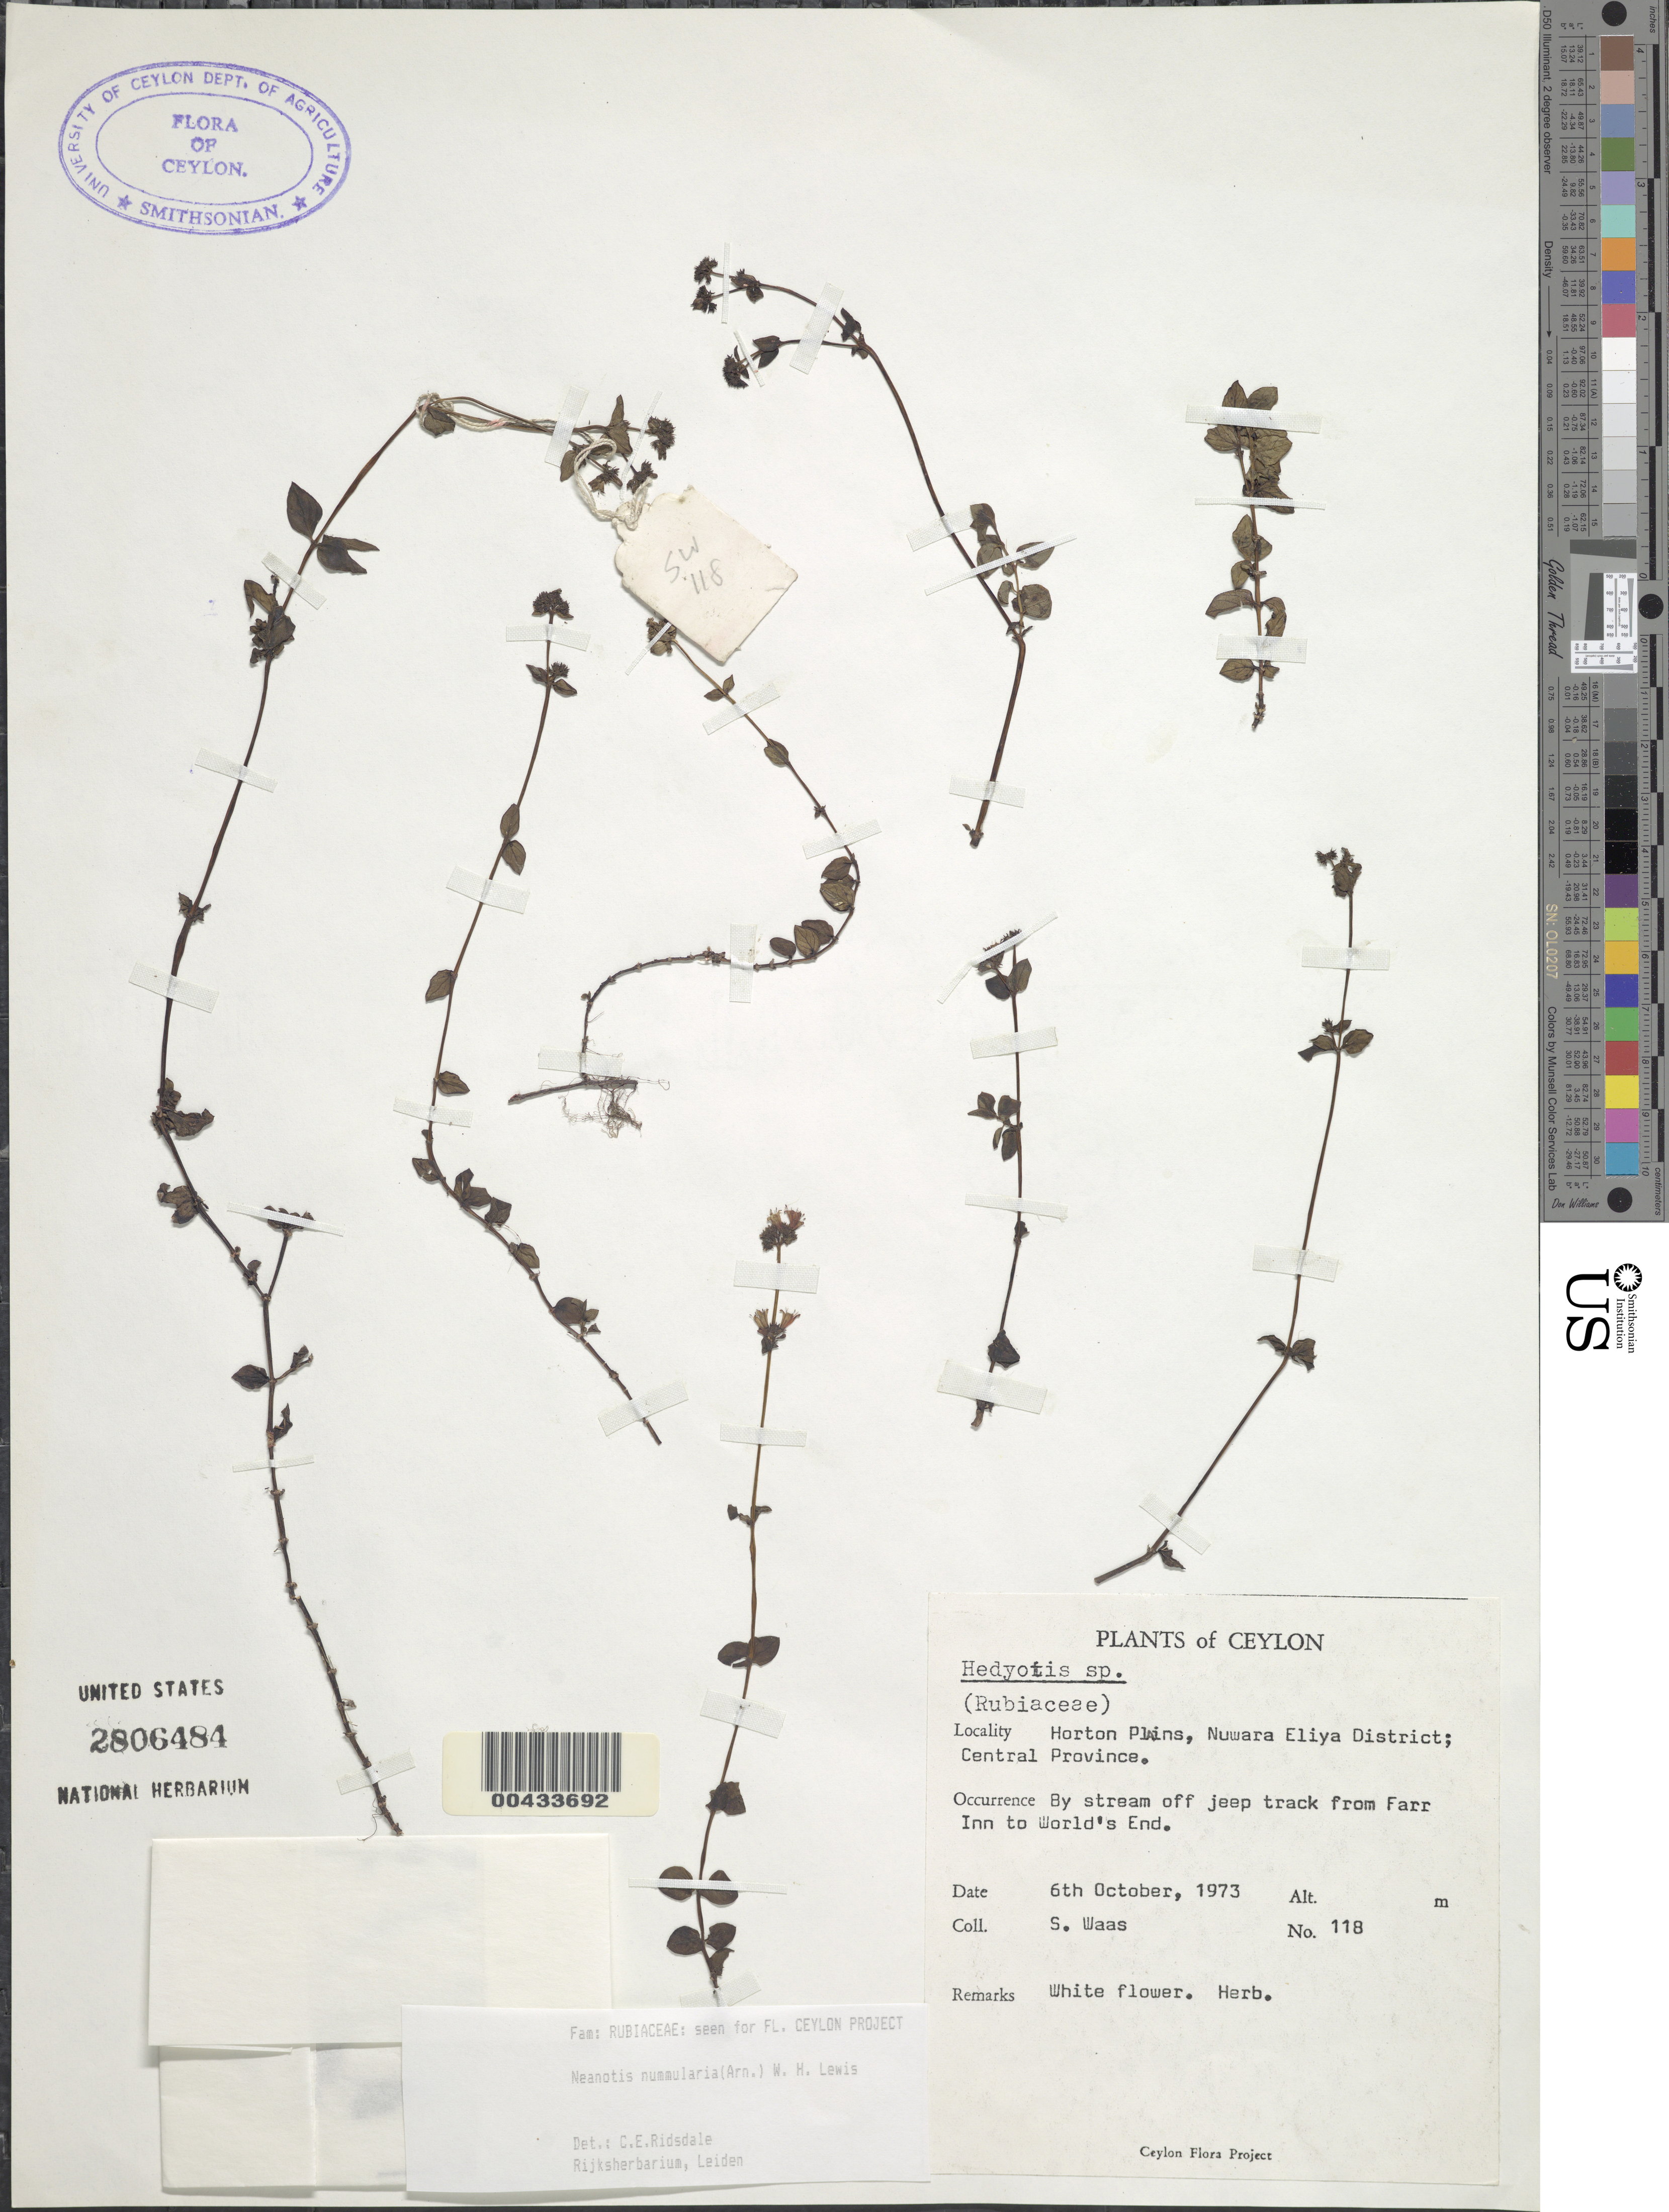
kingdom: Plantae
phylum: Tracheophyta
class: Magnoliopsida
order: Gentianales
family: Rubiaceae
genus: Neanotis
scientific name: Neanotis nummularia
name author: (Arn.) W.H. Lewis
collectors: S. Waas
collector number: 118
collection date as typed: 06 Oct 1973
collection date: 1973-10-06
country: Sri Lanka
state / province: Central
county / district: Nuwara Eliya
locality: Horton Plains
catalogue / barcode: US 2806484